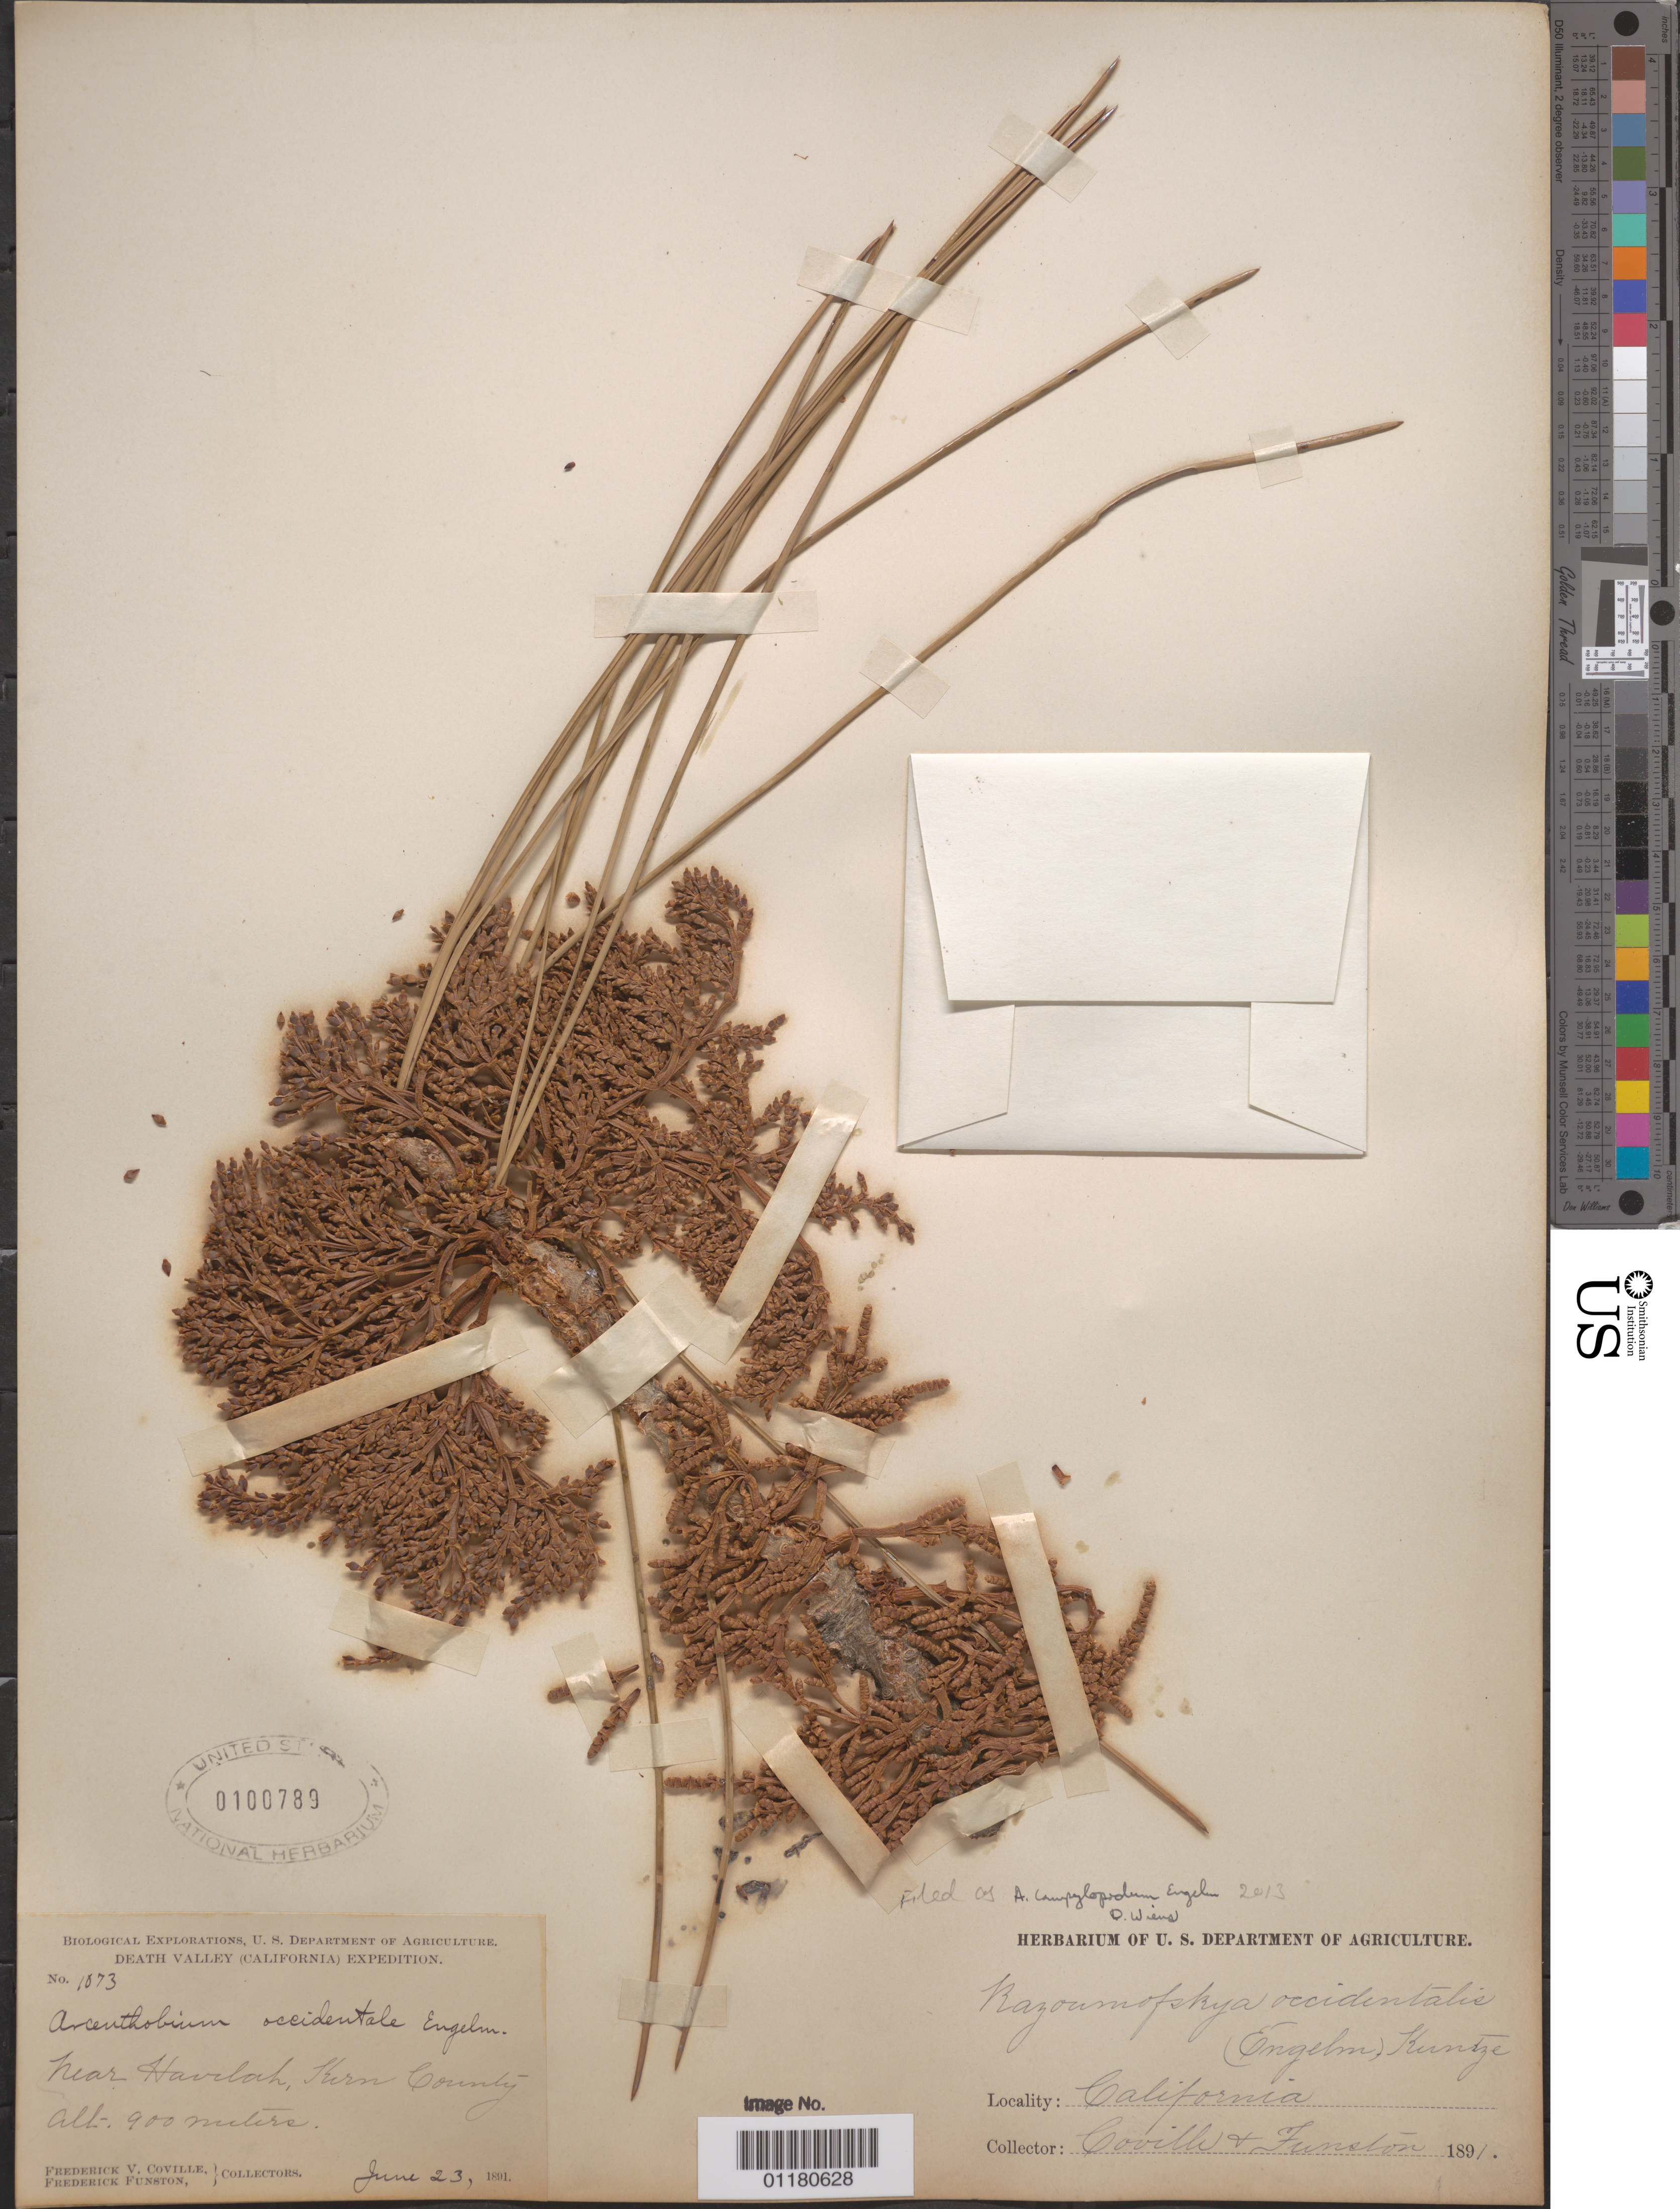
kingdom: Plantae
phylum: Tracheophyta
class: Magnoliopsida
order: Santalales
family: Viscaceae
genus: Arceuthobium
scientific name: Arceuthobium campylopodum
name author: Engelm.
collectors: F. V. Coville & F. Funston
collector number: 1073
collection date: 1891-06-23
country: United States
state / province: California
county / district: Kern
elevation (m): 900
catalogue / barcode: US 100789